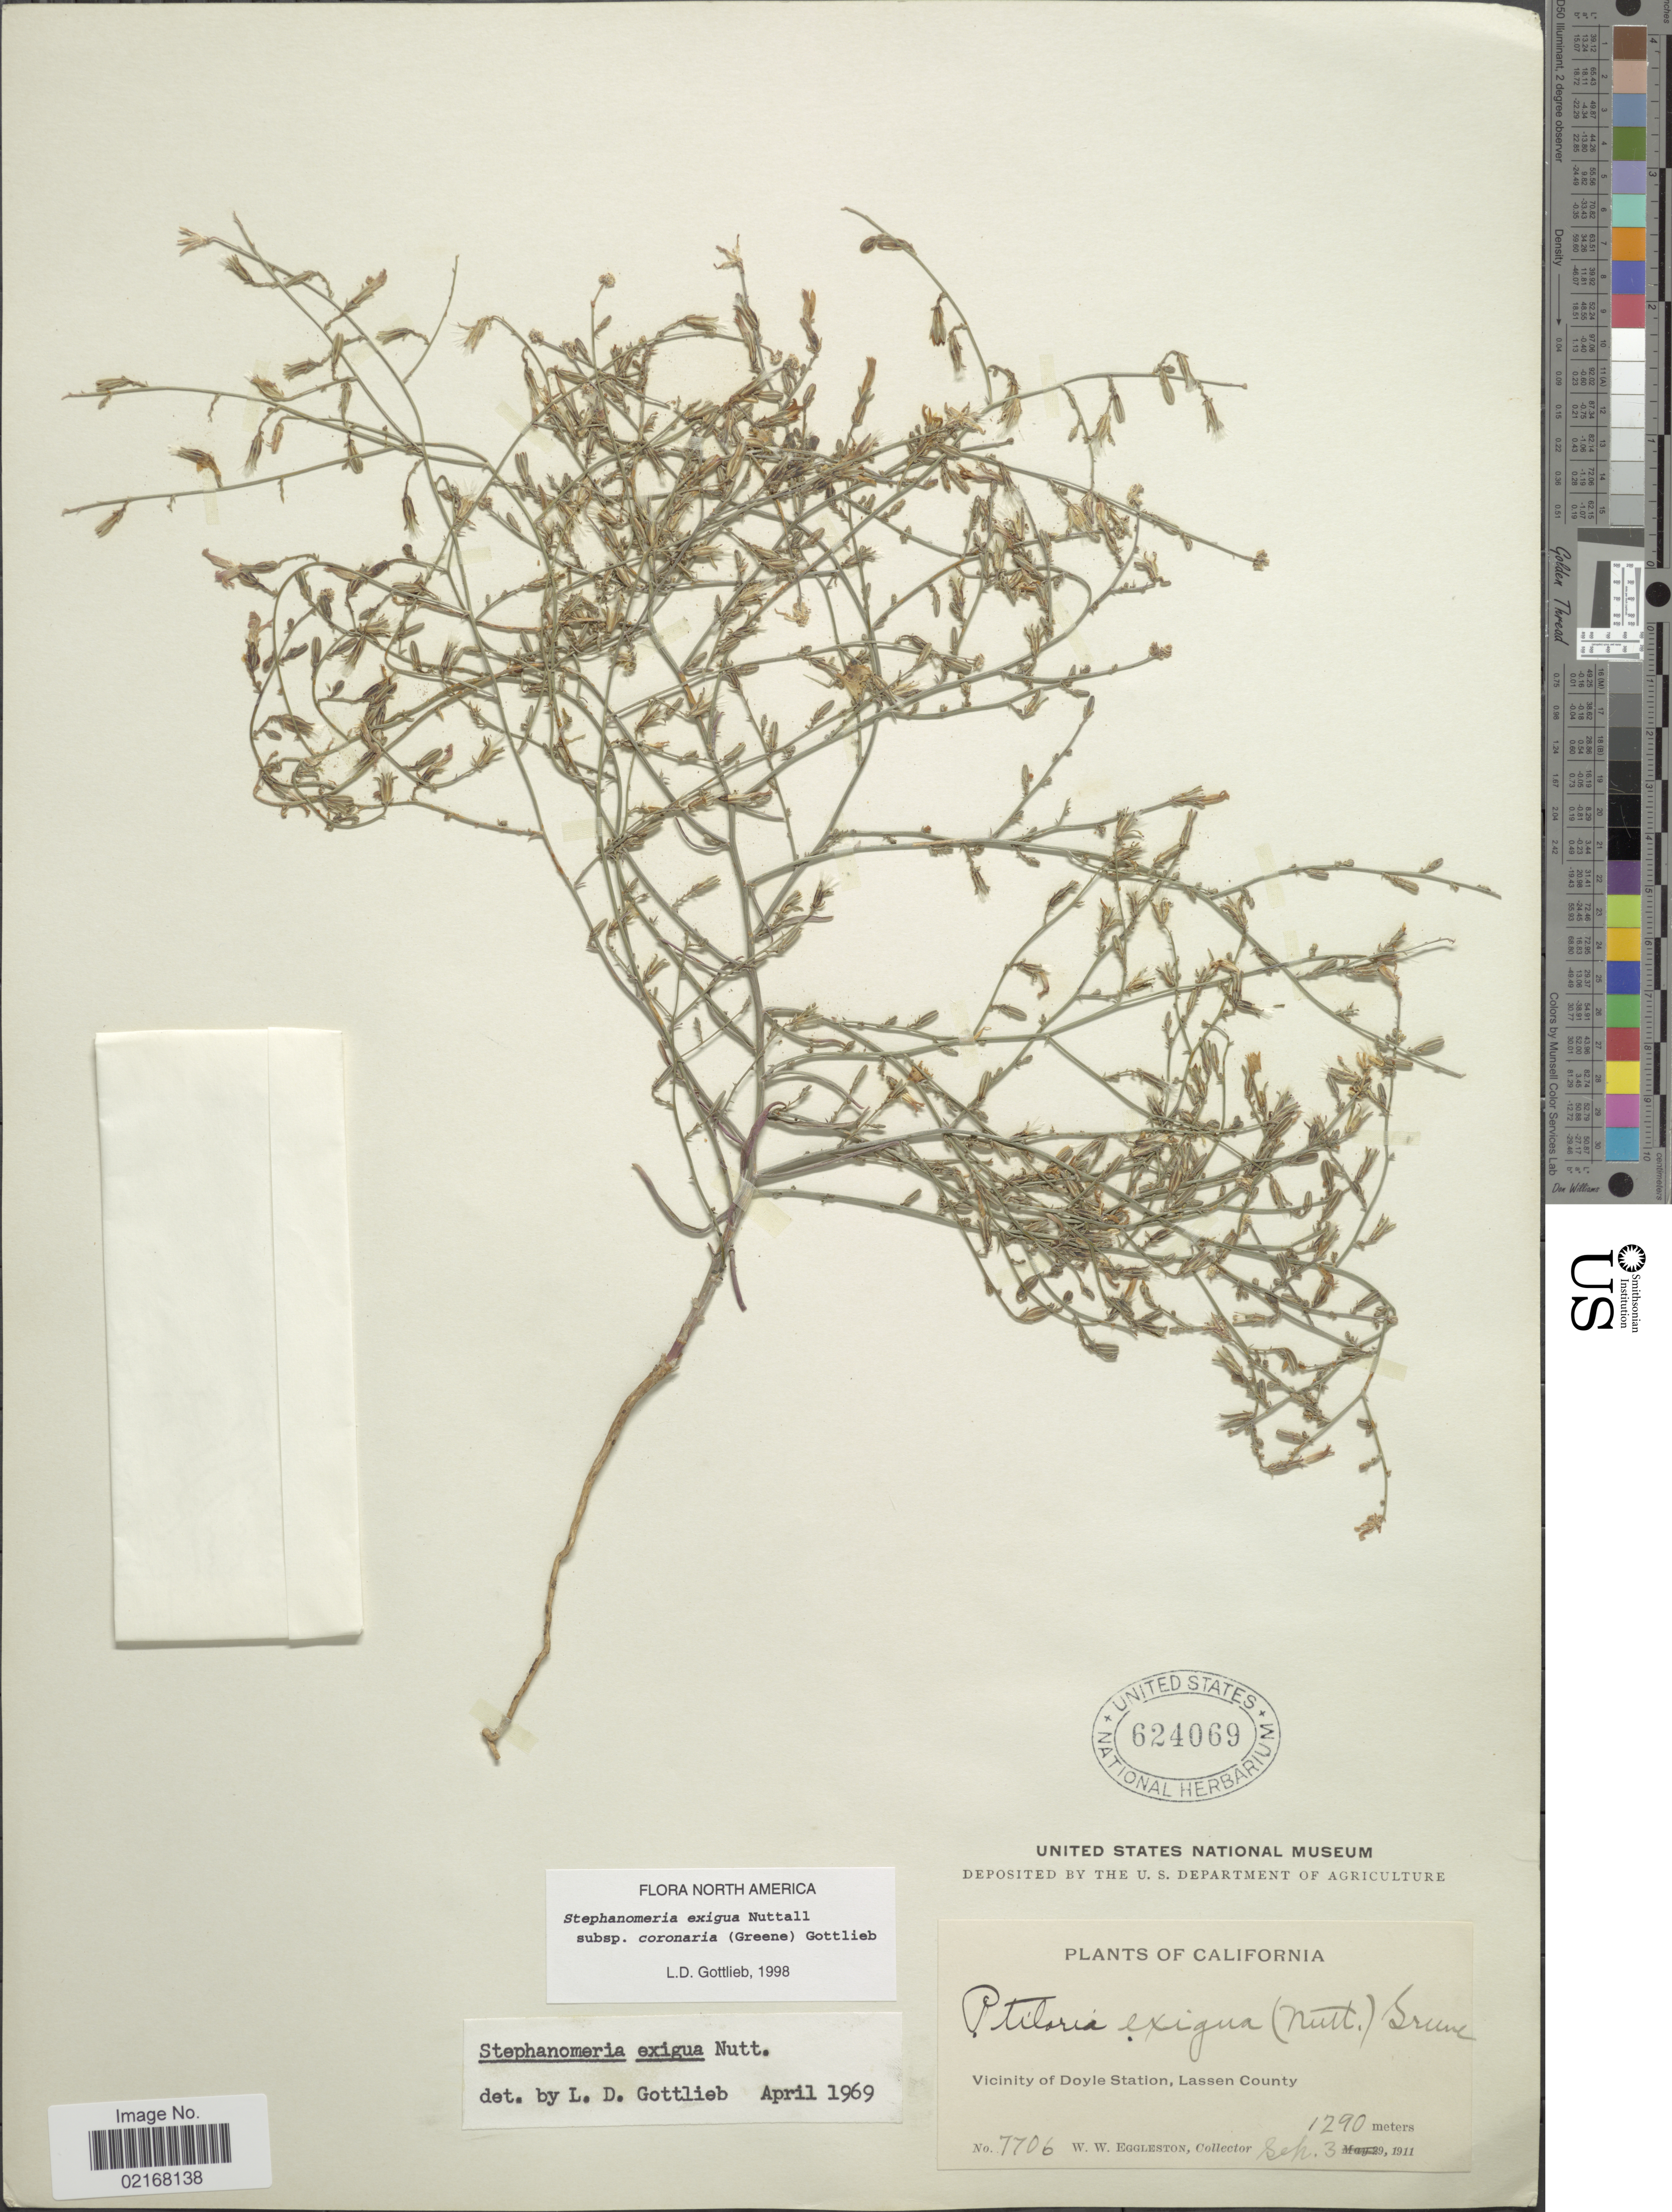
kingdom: Plantae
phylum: Tracheophyta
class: Magnoliopsida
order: Asterales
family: Asteraceae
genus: Stephanomeria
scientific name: Stephanomeria exigua subsp. coronaria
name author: (Greene) Gottlieb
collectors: W. W. Eggleston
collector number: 7706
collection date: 1911-09-03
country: United States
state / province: California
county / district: Lassen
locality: Vicinity of Doyle Station, Lassen County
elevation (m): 1290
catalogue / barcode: US 624069